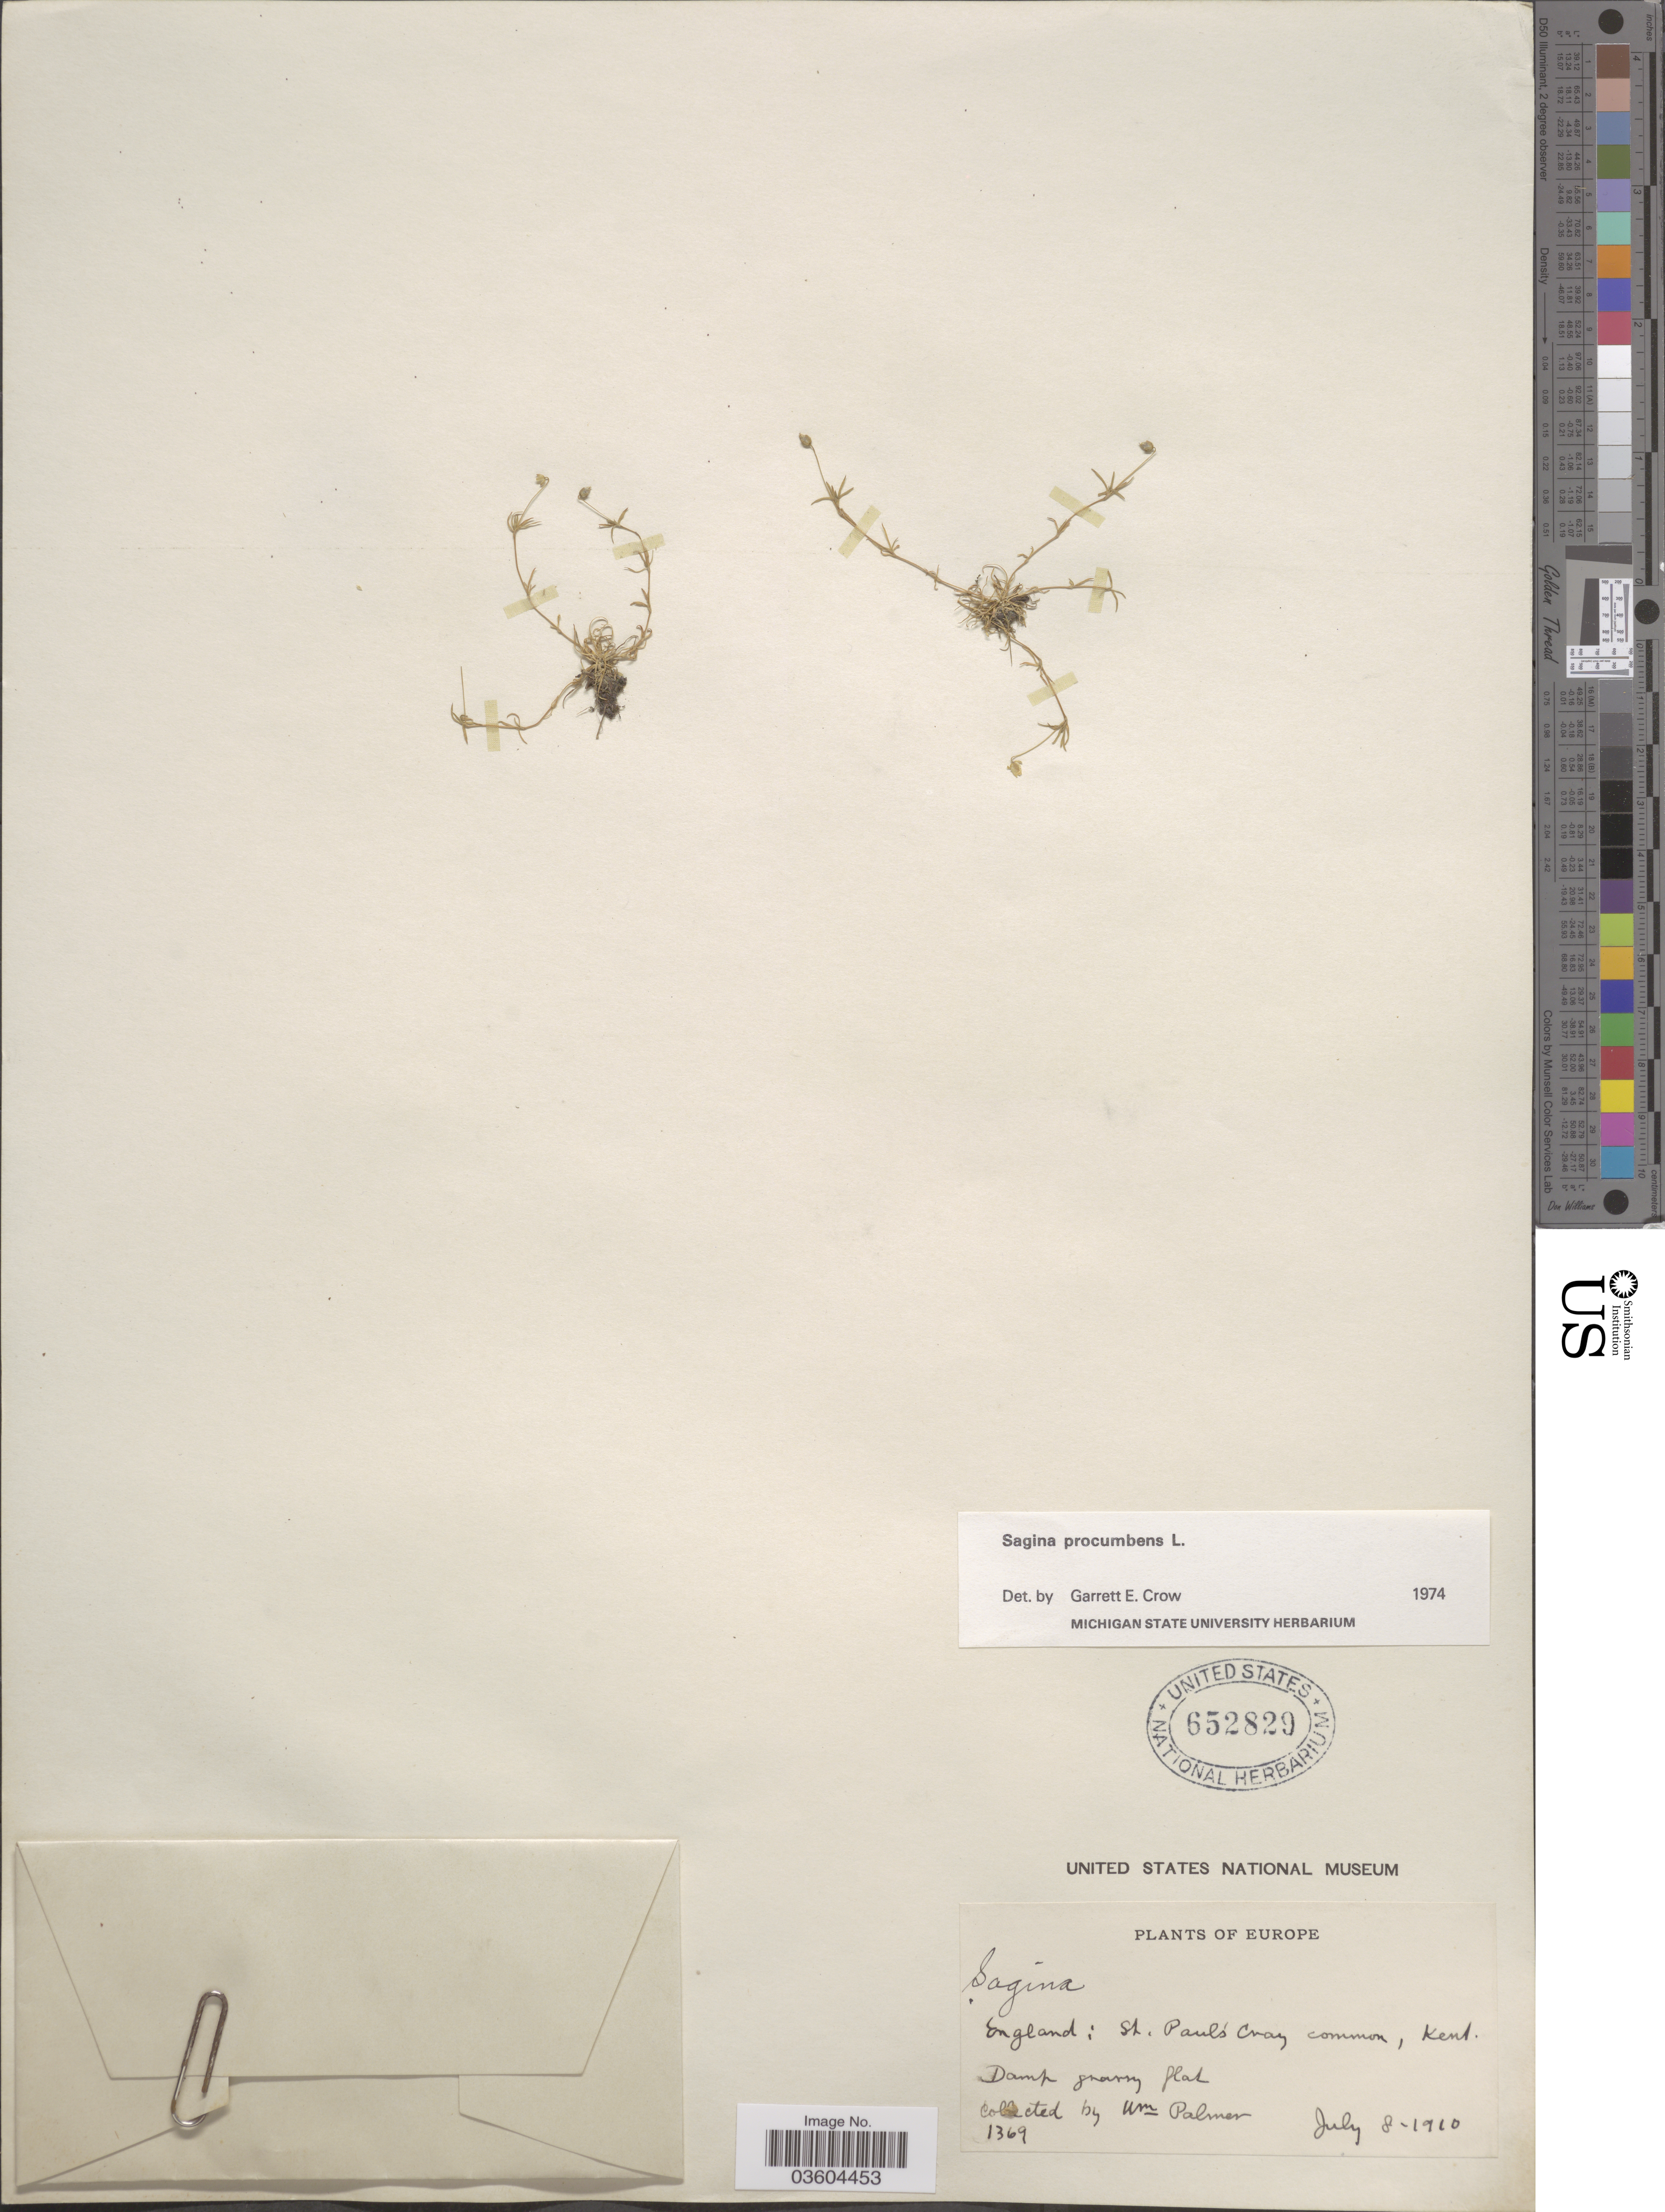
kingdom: Plantae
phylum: Tracheophyta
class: Magnoliopsida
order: Caryophyllales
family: Caryophyllaceae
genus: Sagina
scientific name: Sagina procumbens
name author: L.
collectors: W. Palmer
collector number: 1369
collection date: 1910-07-08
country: United Kingdom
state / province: England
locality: St. Paul's Cray.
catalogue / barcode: US 652829